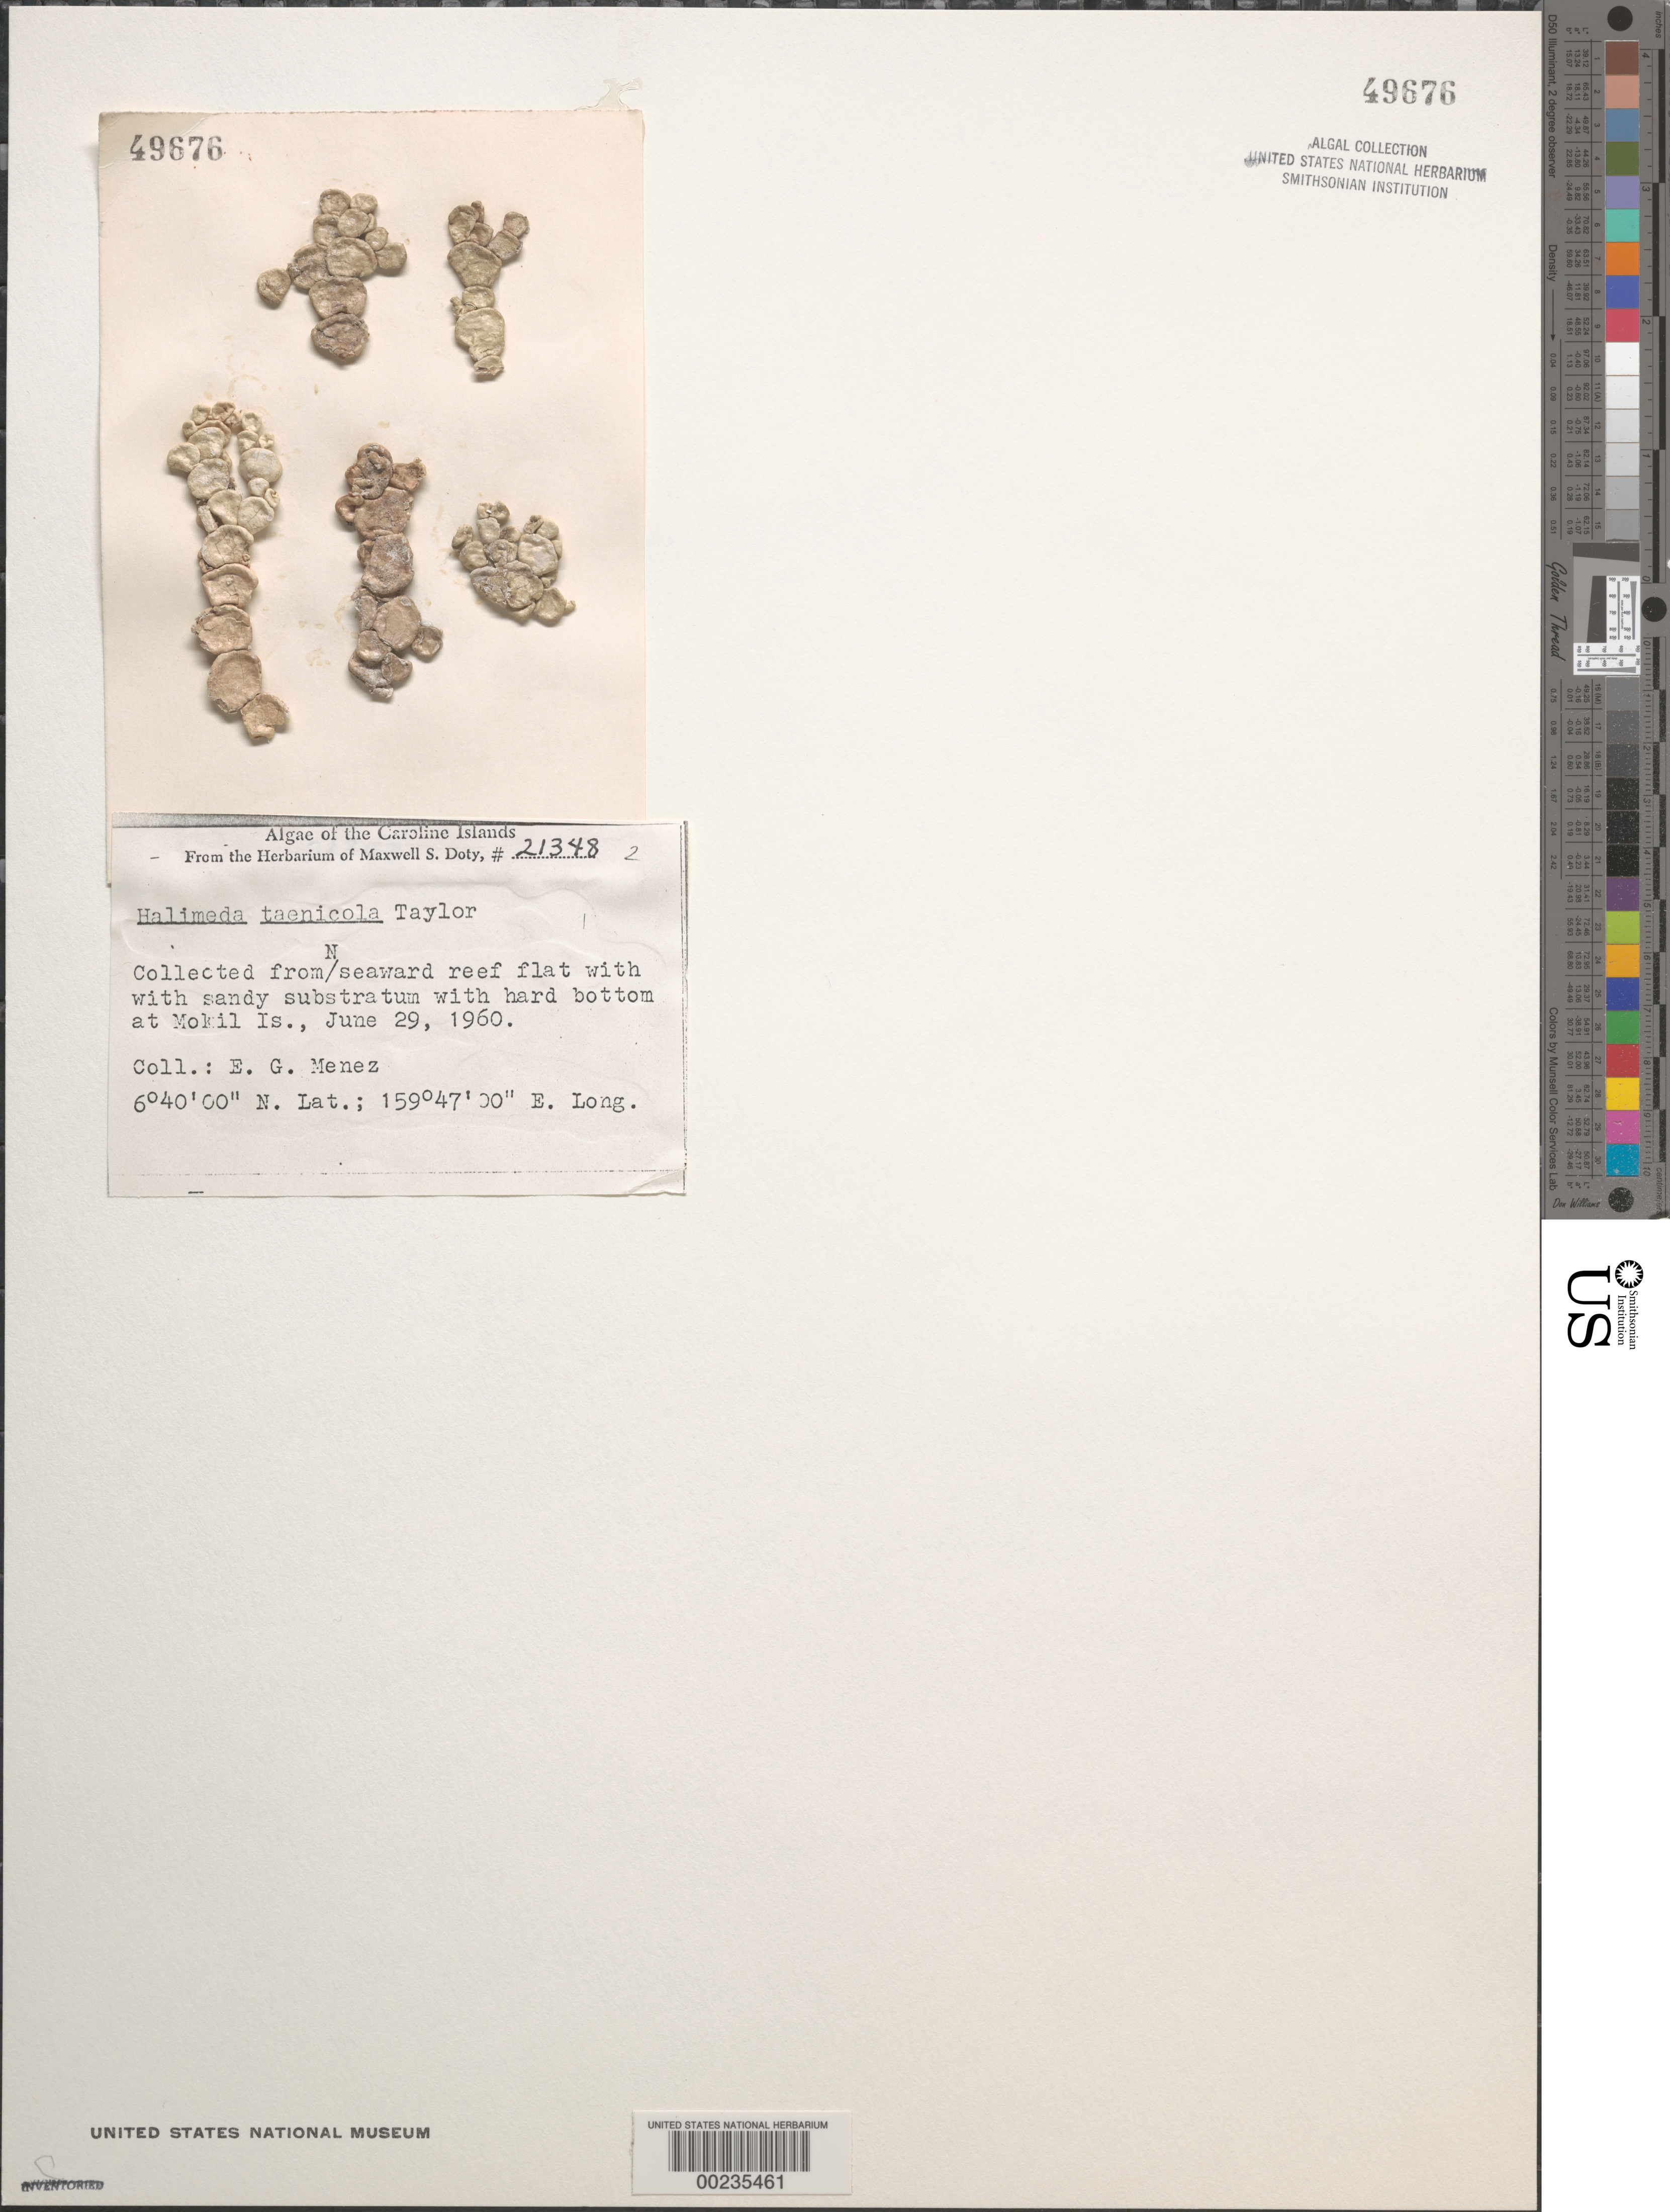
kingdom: Plantae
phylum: Chlorophyta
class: Ulvophyceae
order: Bryopsidales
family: Halimedaceae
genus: Halimeda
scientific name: Halimeda taenicola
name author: W.R. Taylor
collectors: Meñez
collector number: MSD 21348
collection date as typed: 29 Jun 1960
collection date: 1960-06-29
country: Micronesia, Federated States of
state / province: Pohnpei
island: Mwokil (Mokil) Atoll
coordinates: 6 40' 00" N, 159 47' 00" E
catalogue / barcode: US 49676